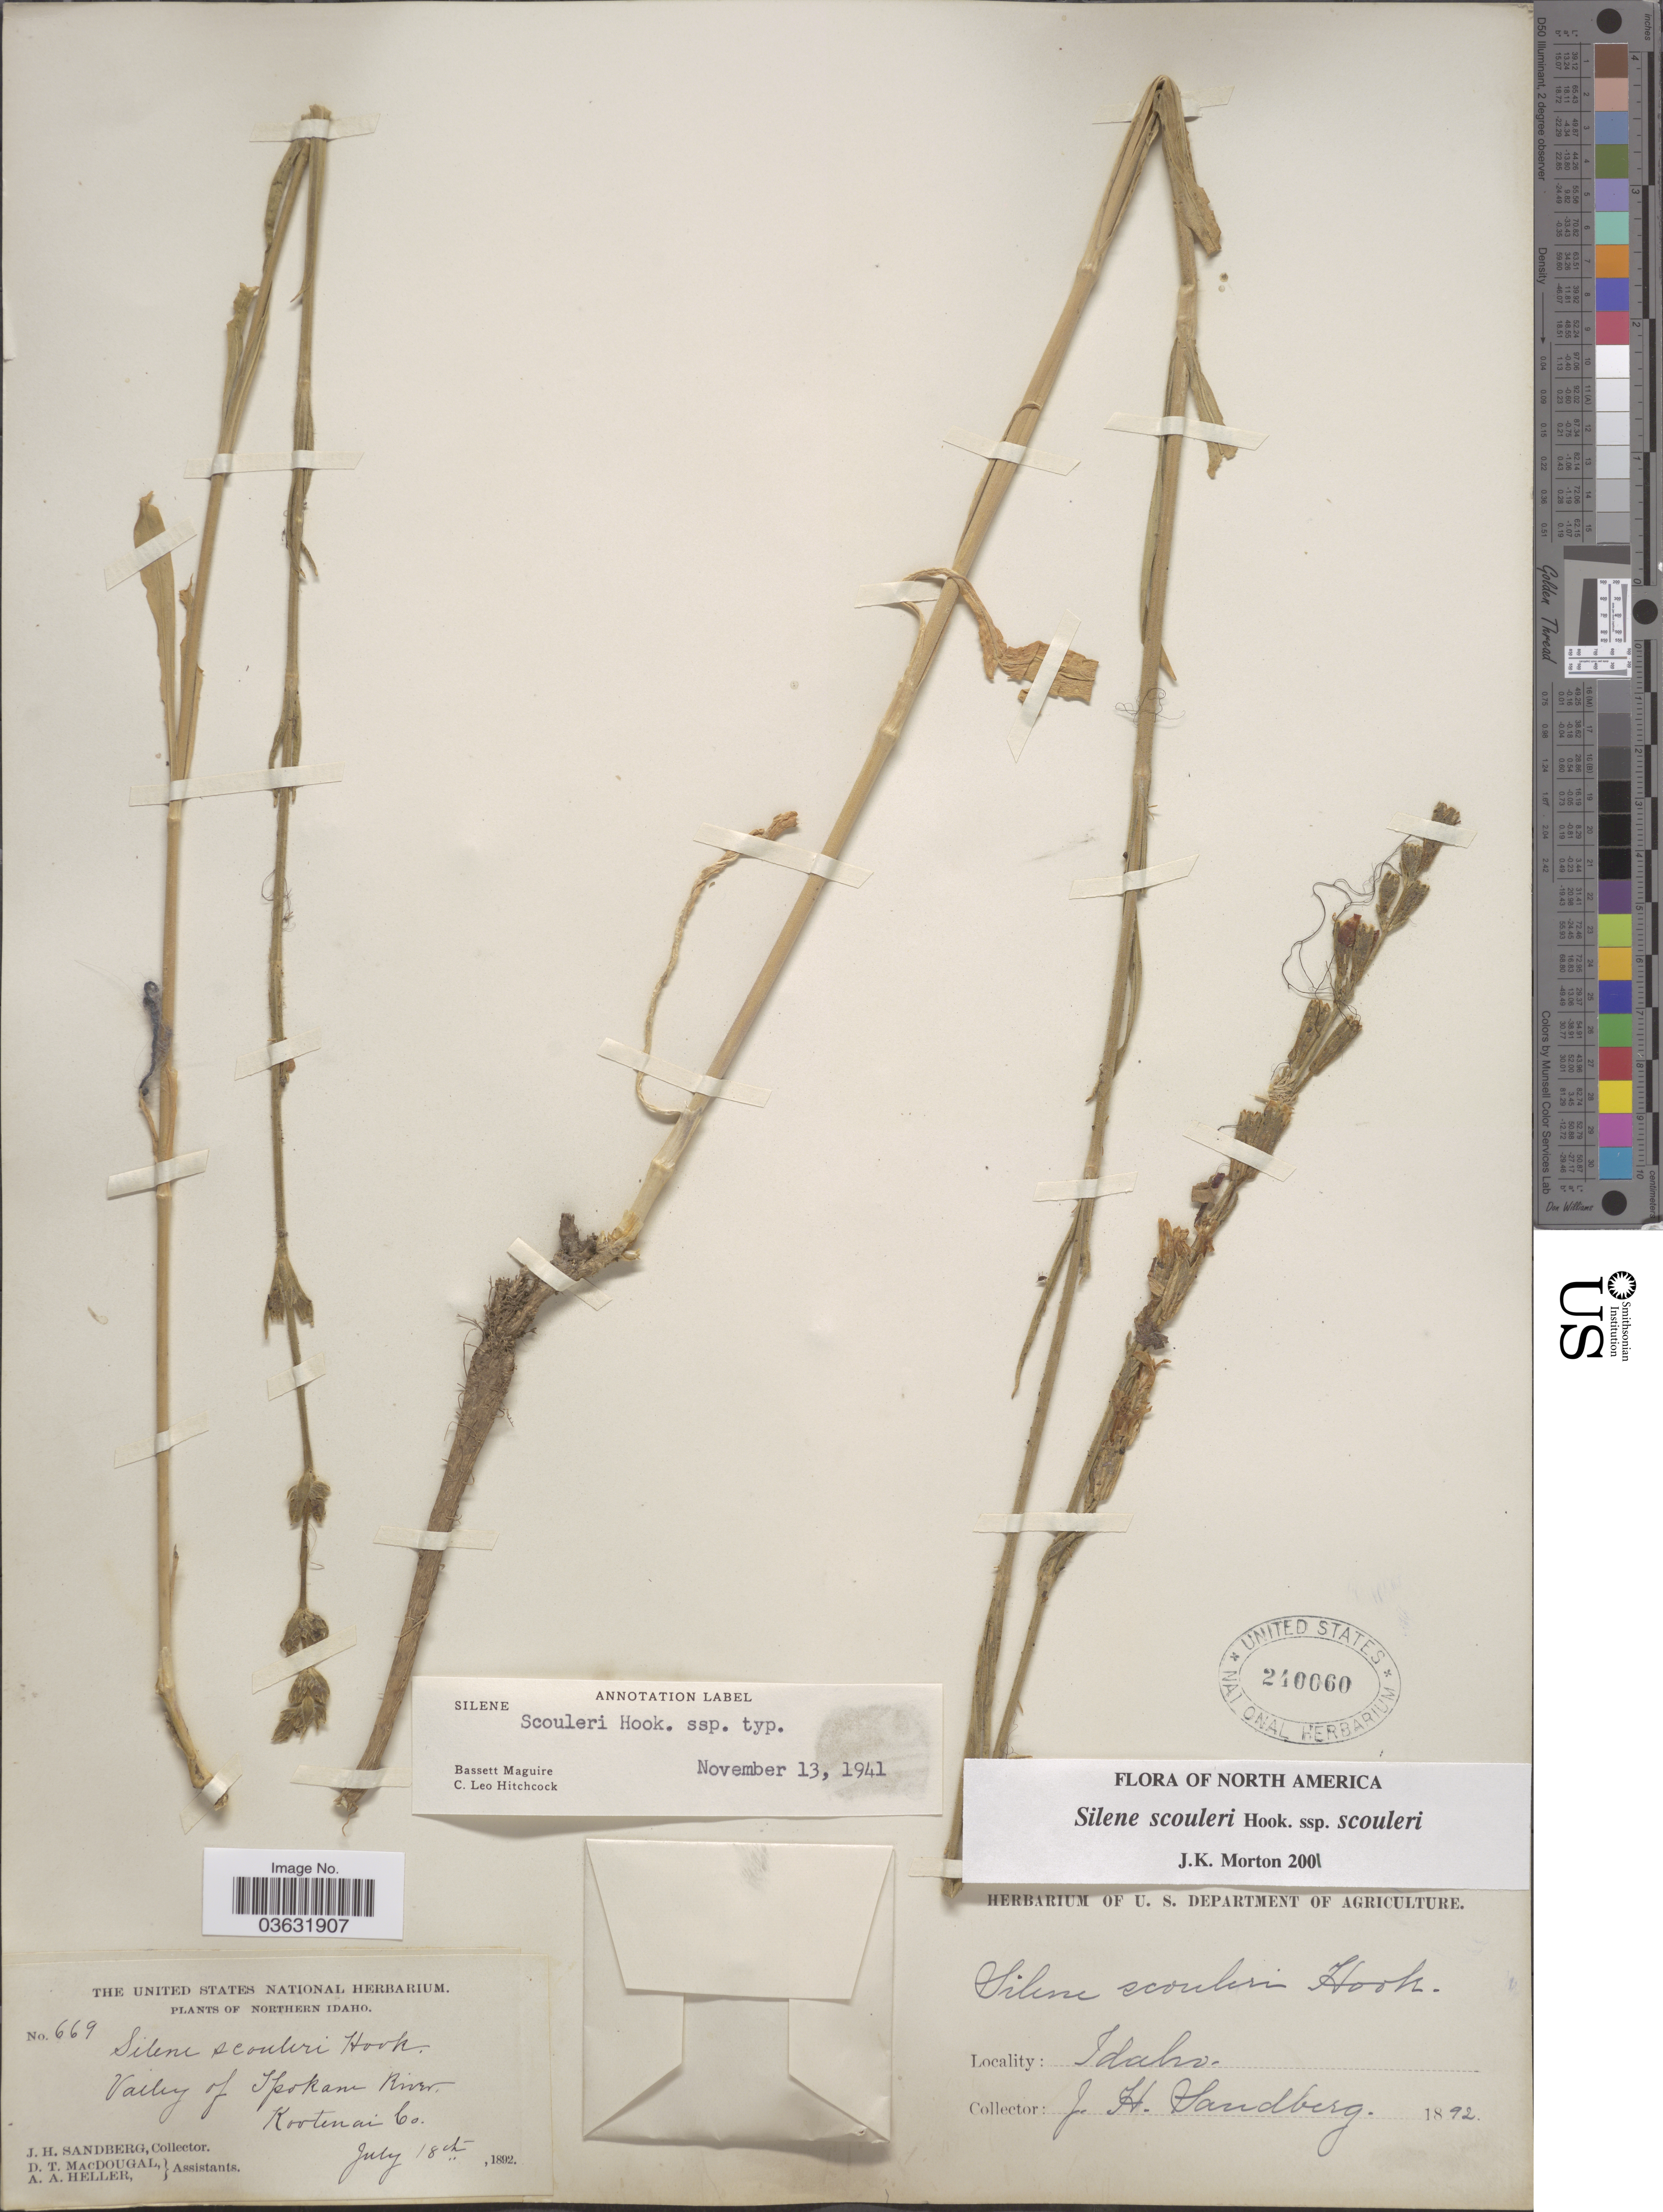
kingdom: Plantae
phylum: Tracheophyta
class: Magnoliopsida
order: Caryophyllales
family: Caryophyllaceae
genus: Silene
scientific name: Silene scouleri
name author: Hook.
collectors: J. H. Sandberg, D. T. MacDougal & A. A. Heller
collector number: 669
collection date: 1892-07-18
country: United States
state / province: Idaho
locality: Northern Idaho. Valley of Spokane River, Kootenai Co.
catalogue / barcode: US 240060